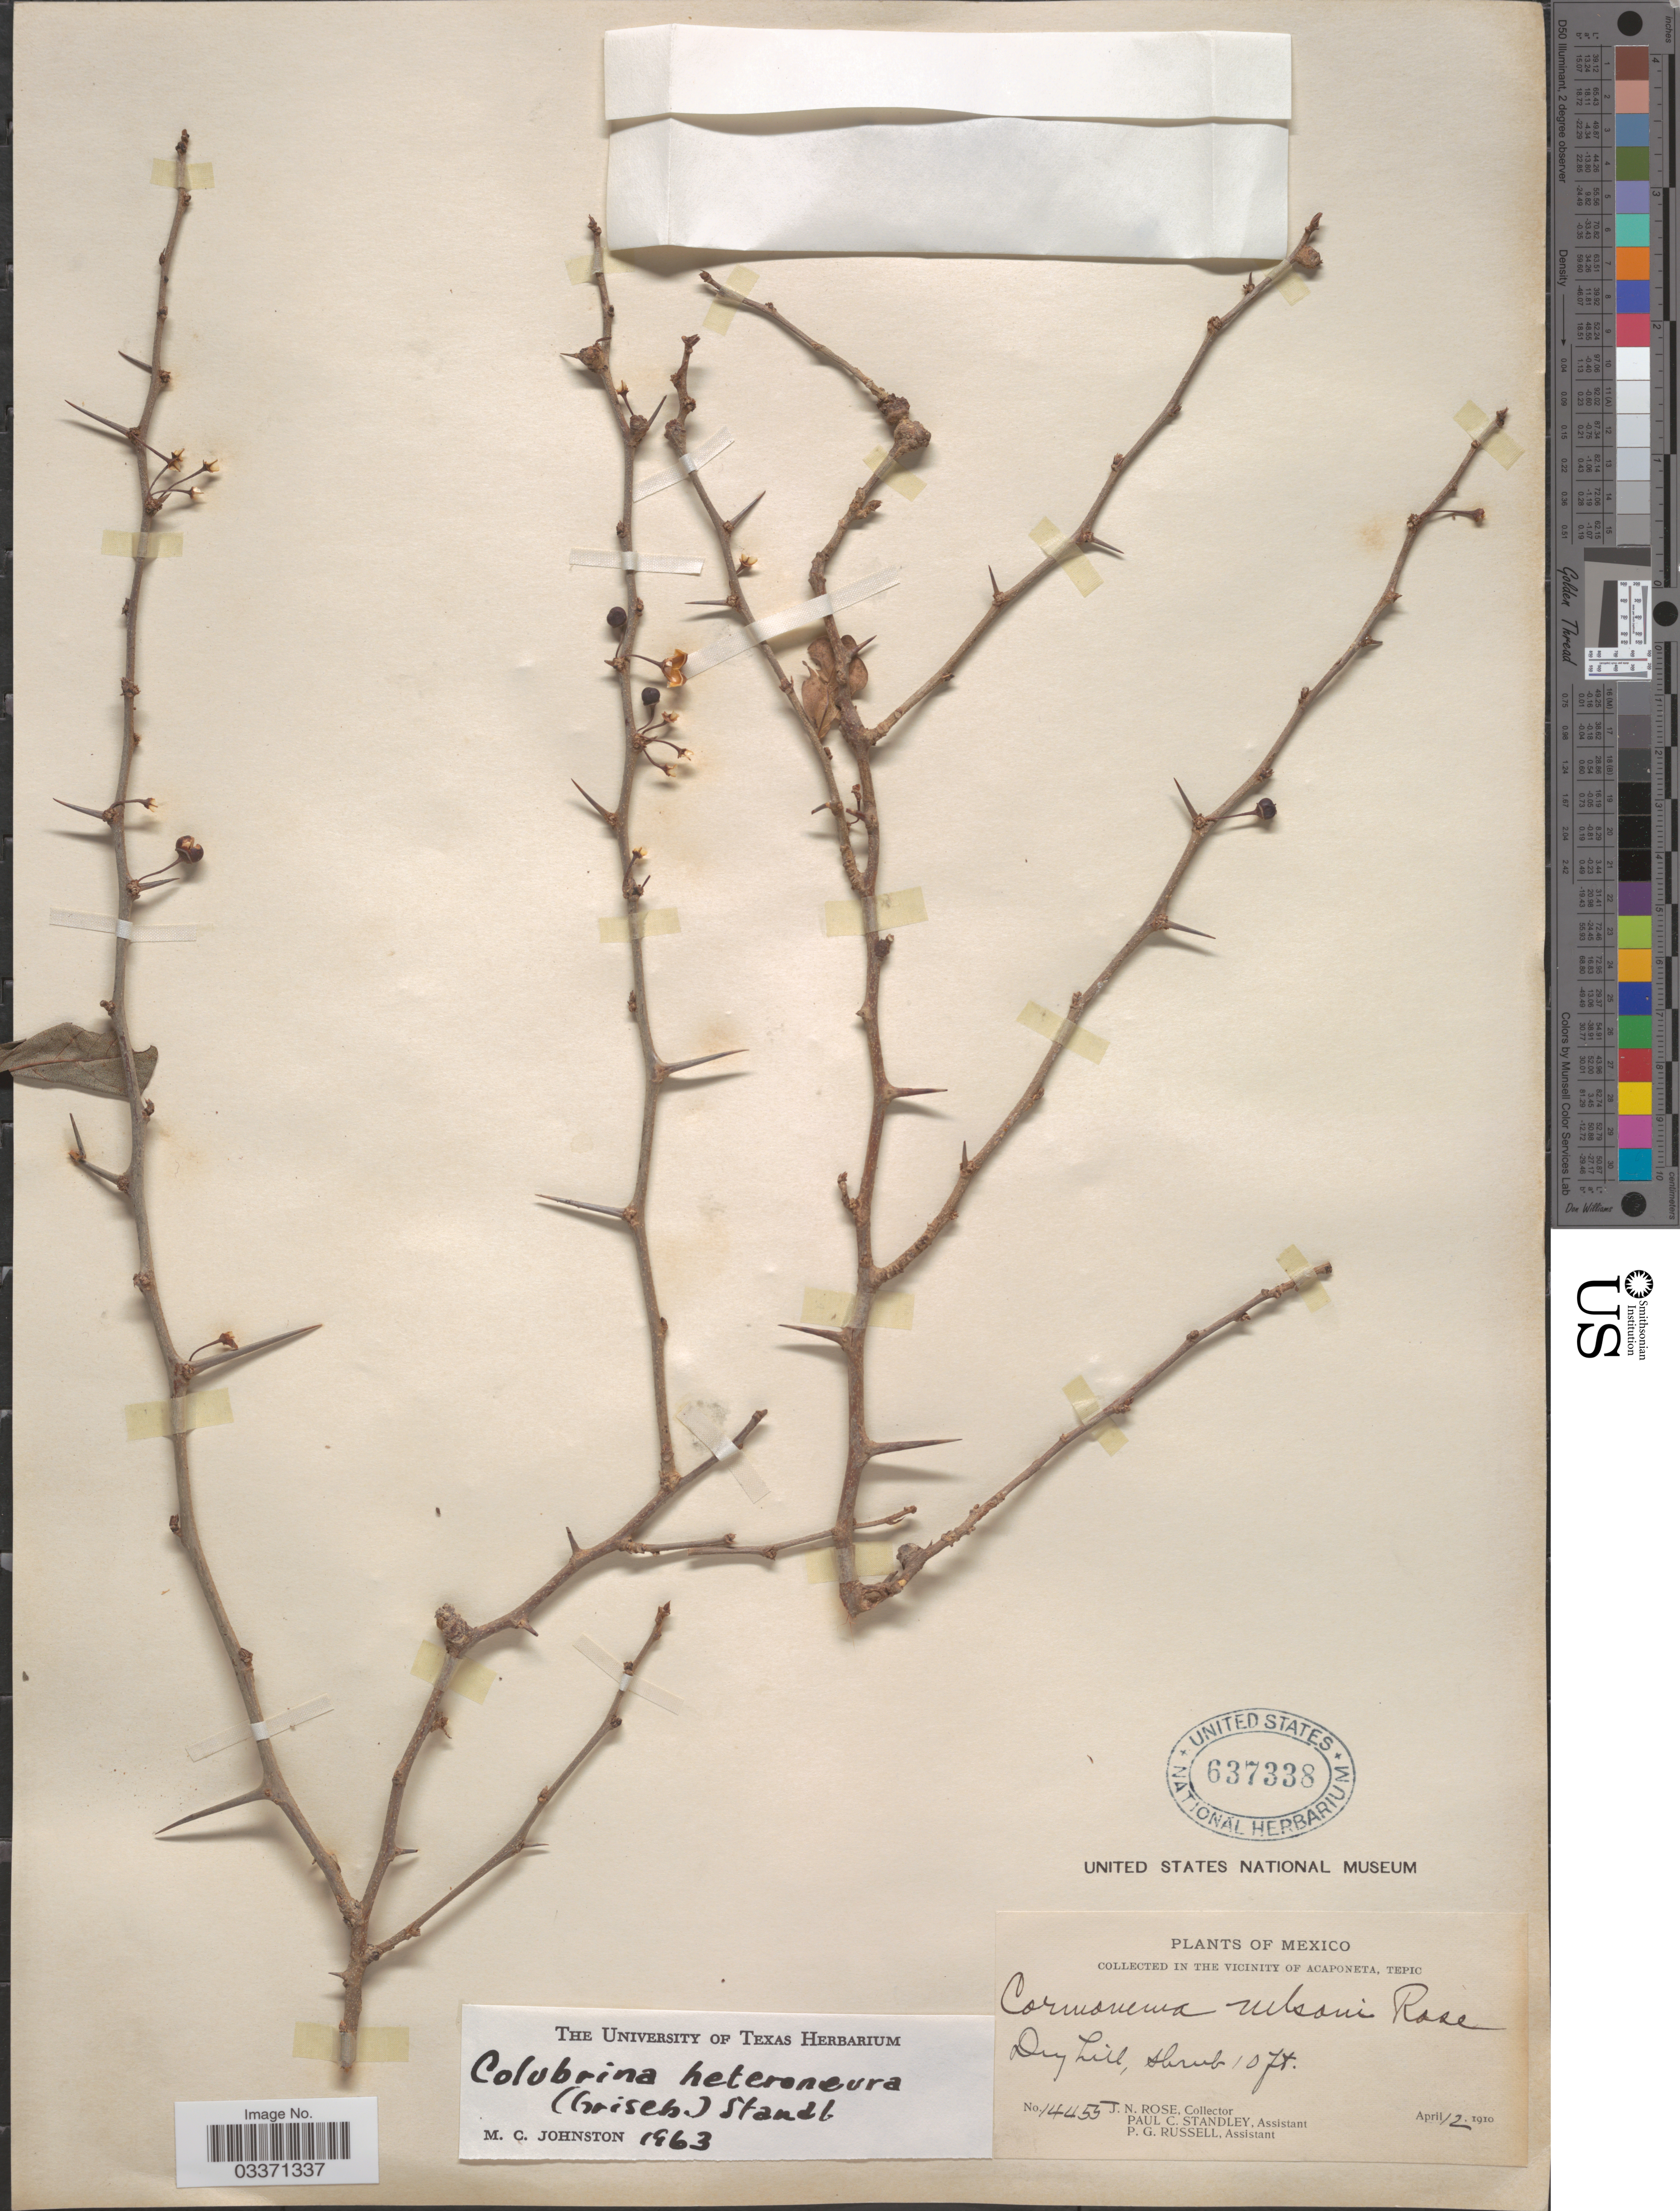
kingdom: Plantae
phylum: Tracheophyta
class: Magnoliopsida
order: Rosales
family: Rhamnaceae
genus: Colubrina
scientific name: Colubrina heteroneura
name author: (Griseb.) Standl.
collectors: J. N. Rose, P. C. Standley & P. G. Russell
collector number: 14455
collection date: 1910-04-12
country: Mexico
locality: In the vicinity of Acaponeta, Tepic.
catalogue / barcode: US 637338